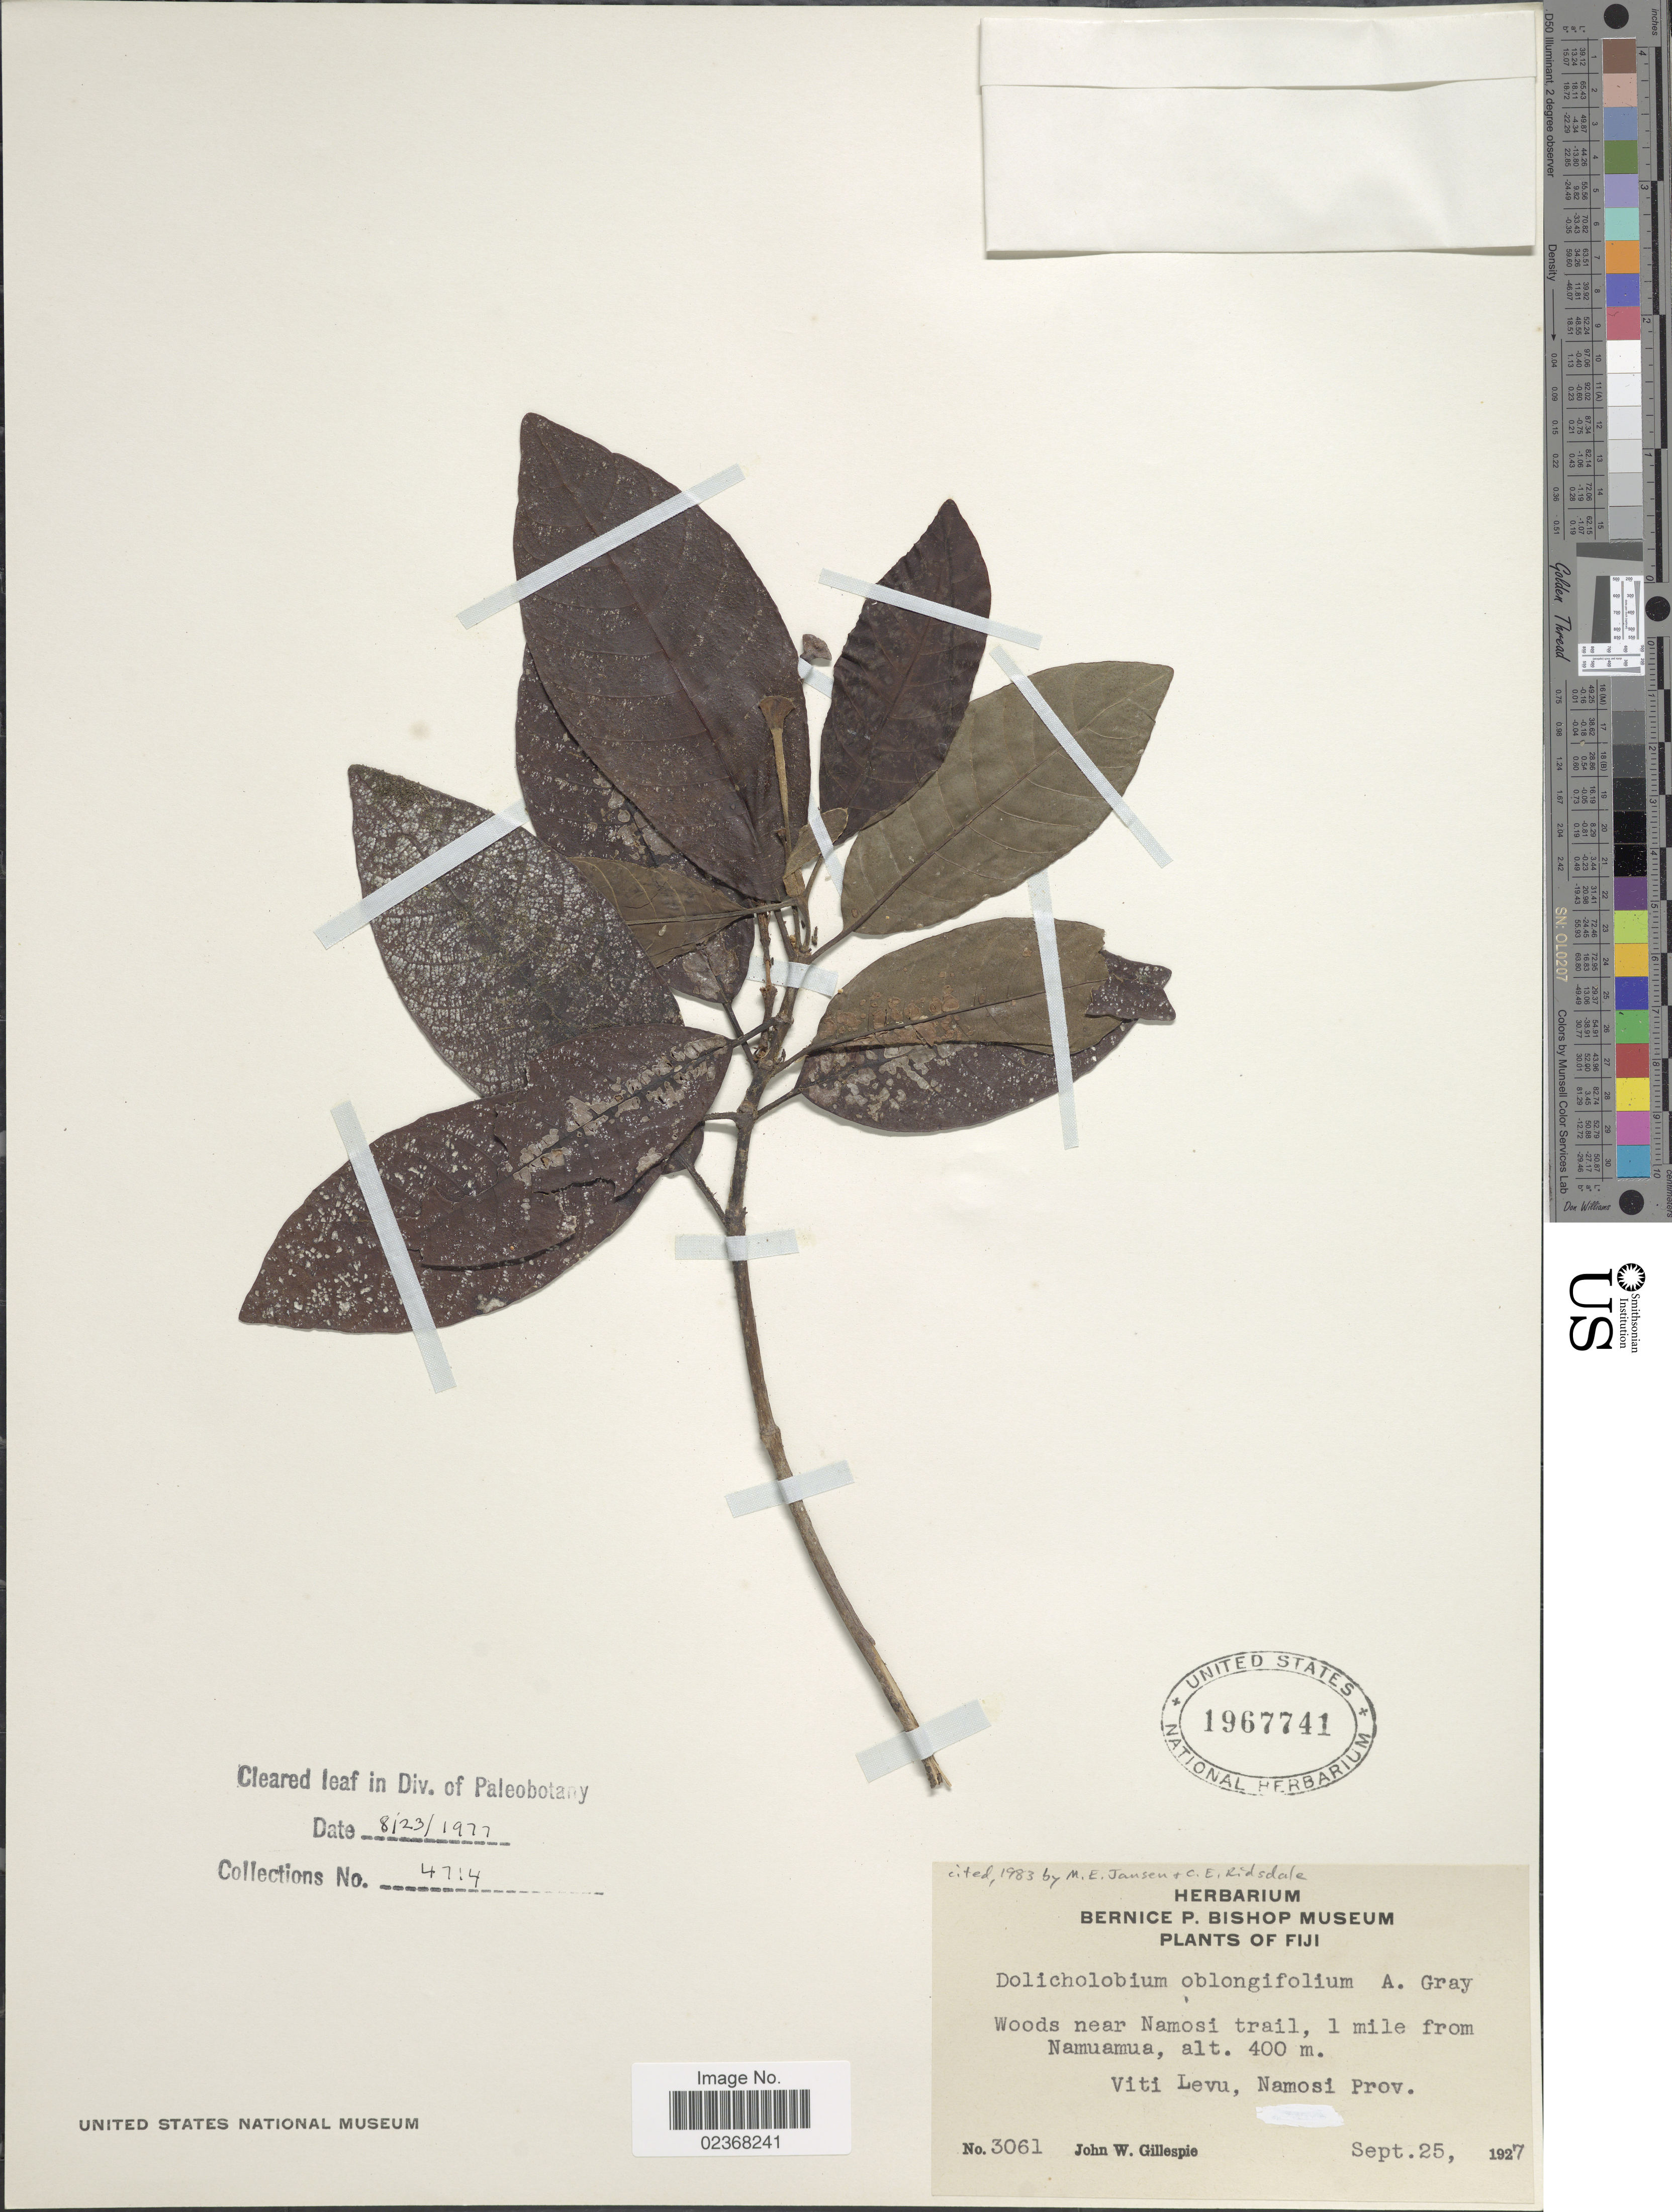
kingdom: Plantae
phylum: Tracheophyta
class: Magnoliopsida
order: Gentianales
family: Rubiaceae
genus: Dolicholobium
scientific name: Dolicholobium oblongifolium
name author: A. Gray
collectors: J. W. Gillespie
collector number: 3061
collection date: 1927-09-25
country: Fiji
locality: Woods near Namosi trail, 1 mile from Namuamua, Viti Levu, Namosi Prov.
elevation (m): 400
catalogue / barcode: US 1967741